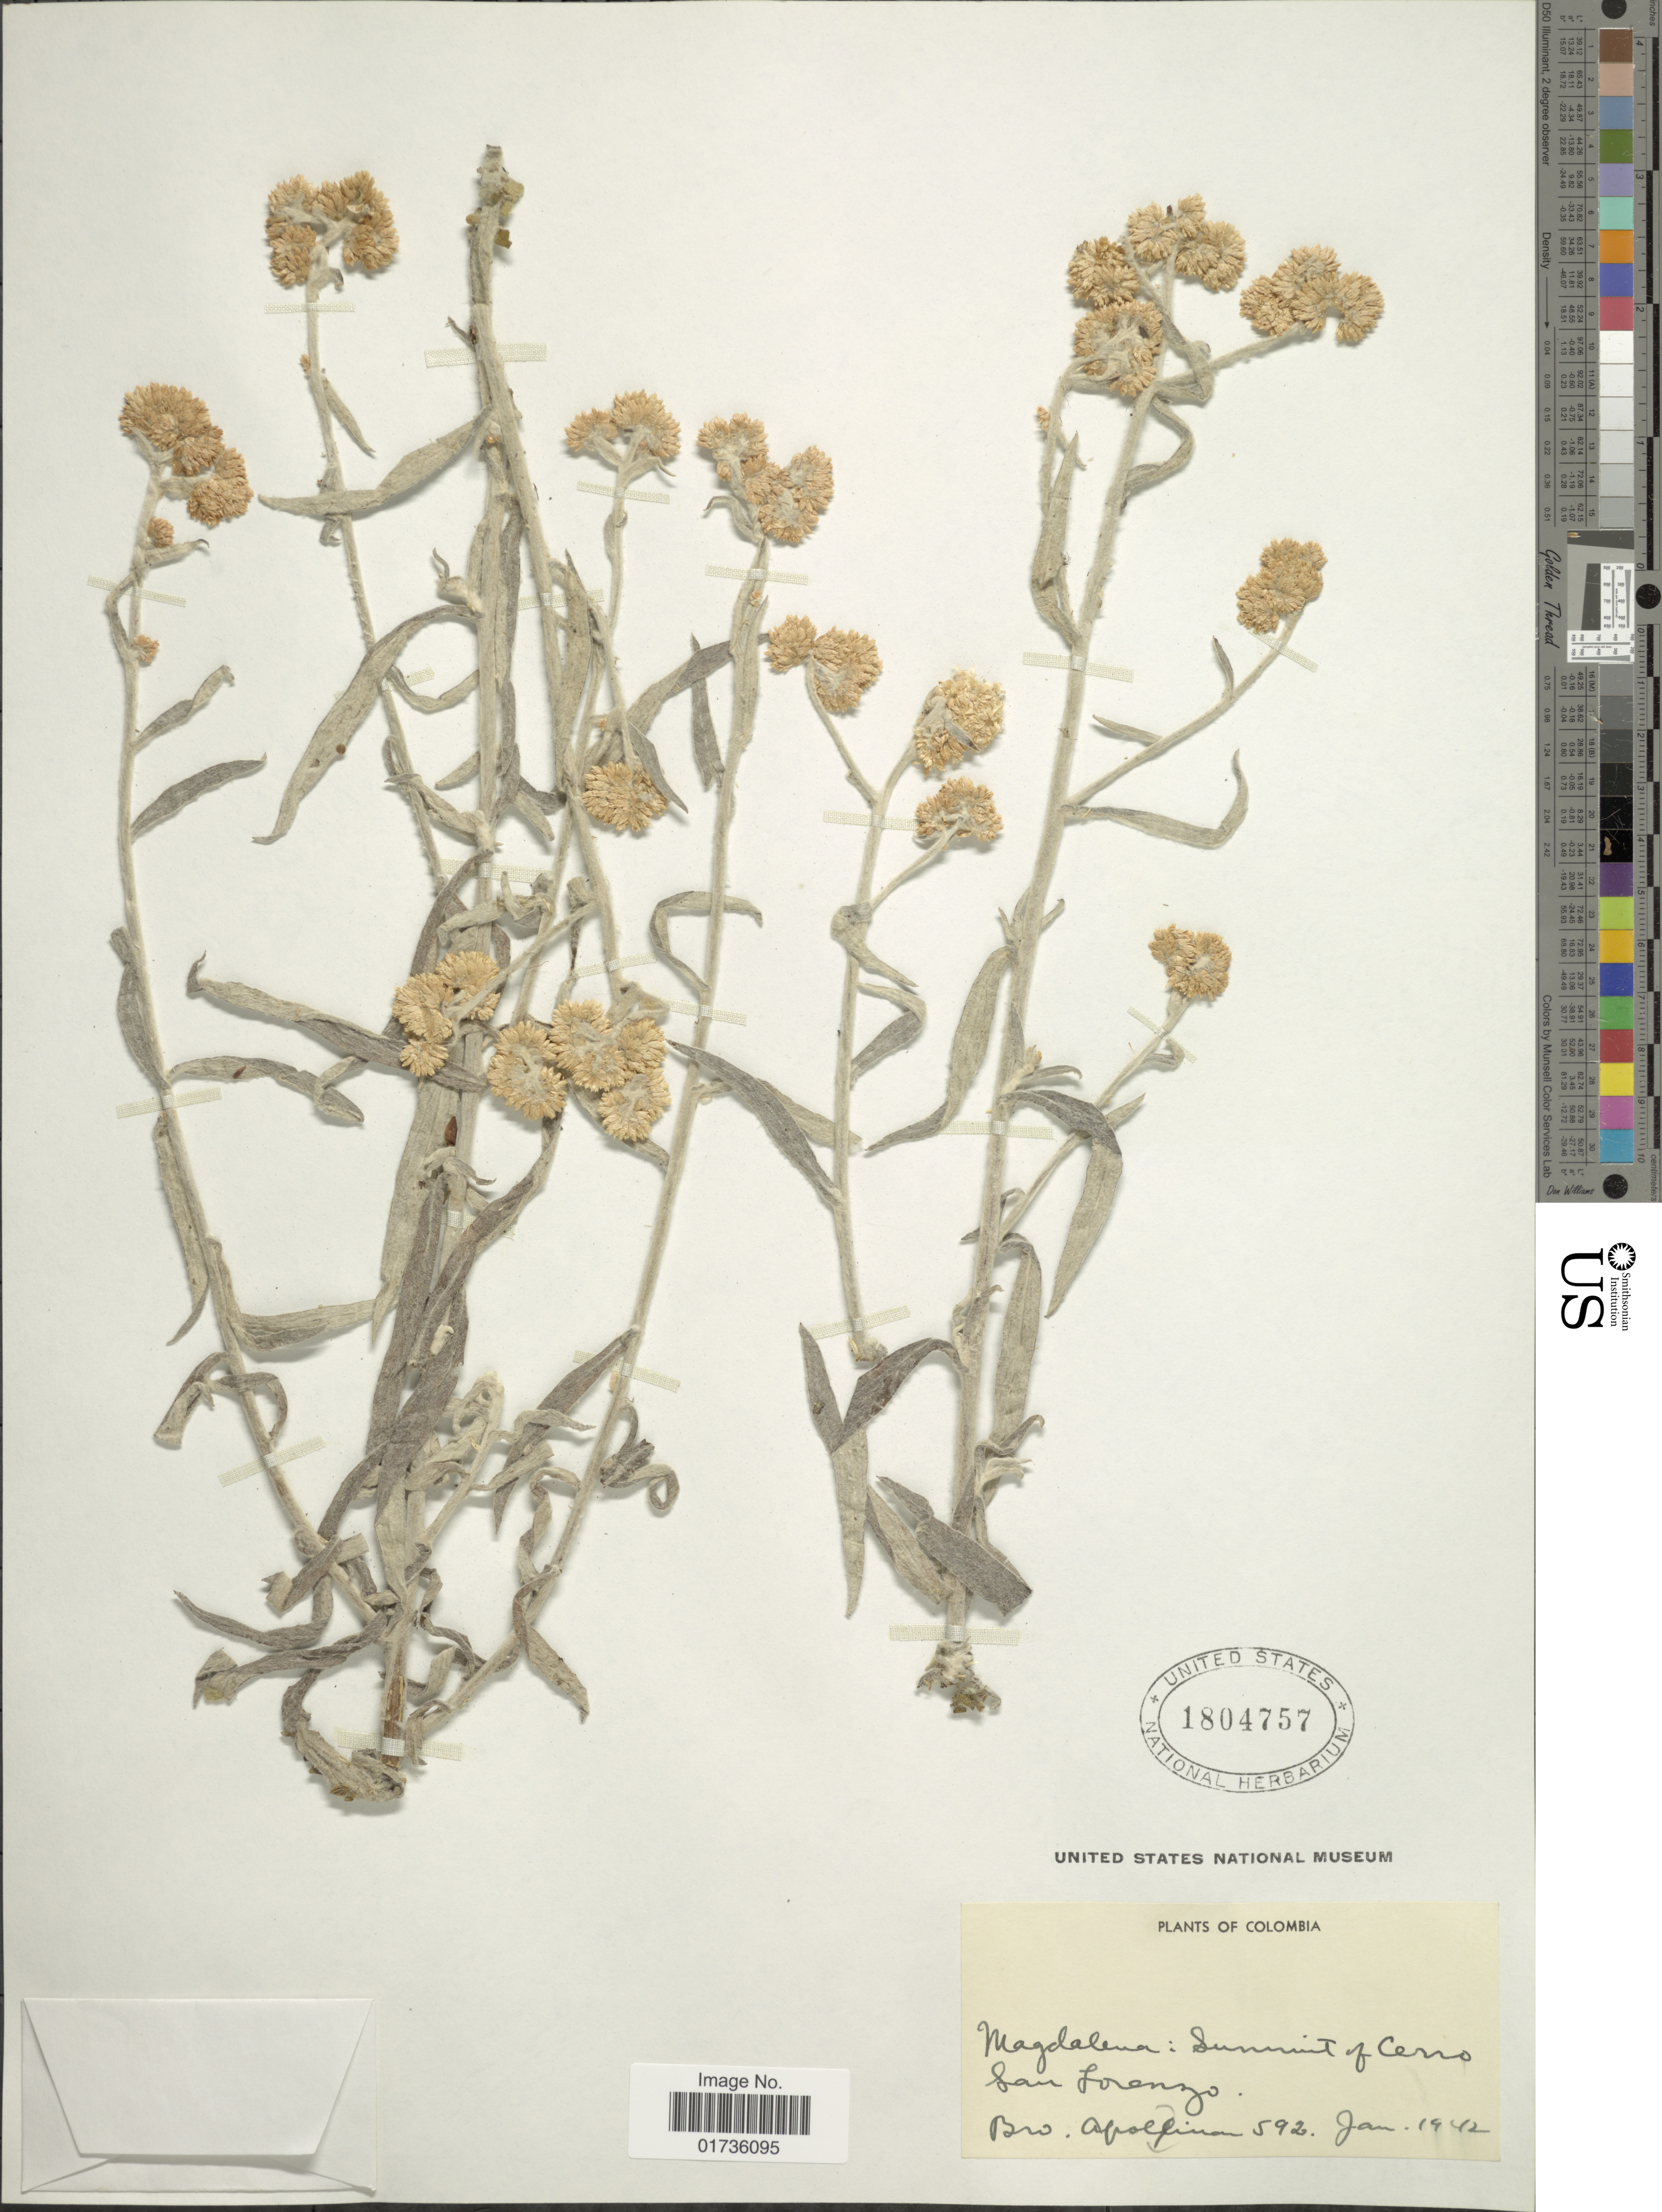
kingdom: Plantae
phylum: Tracheophyta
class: Magnoliopsida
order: Asterales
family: Asteraceae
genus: Achyrocline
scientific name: Achyrocline sp.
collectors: B. Appold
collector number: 592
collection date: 1942-01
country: Colombia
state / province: Magdalena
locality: Summit of Cerro San Lorenzo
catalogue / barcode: US 1804757